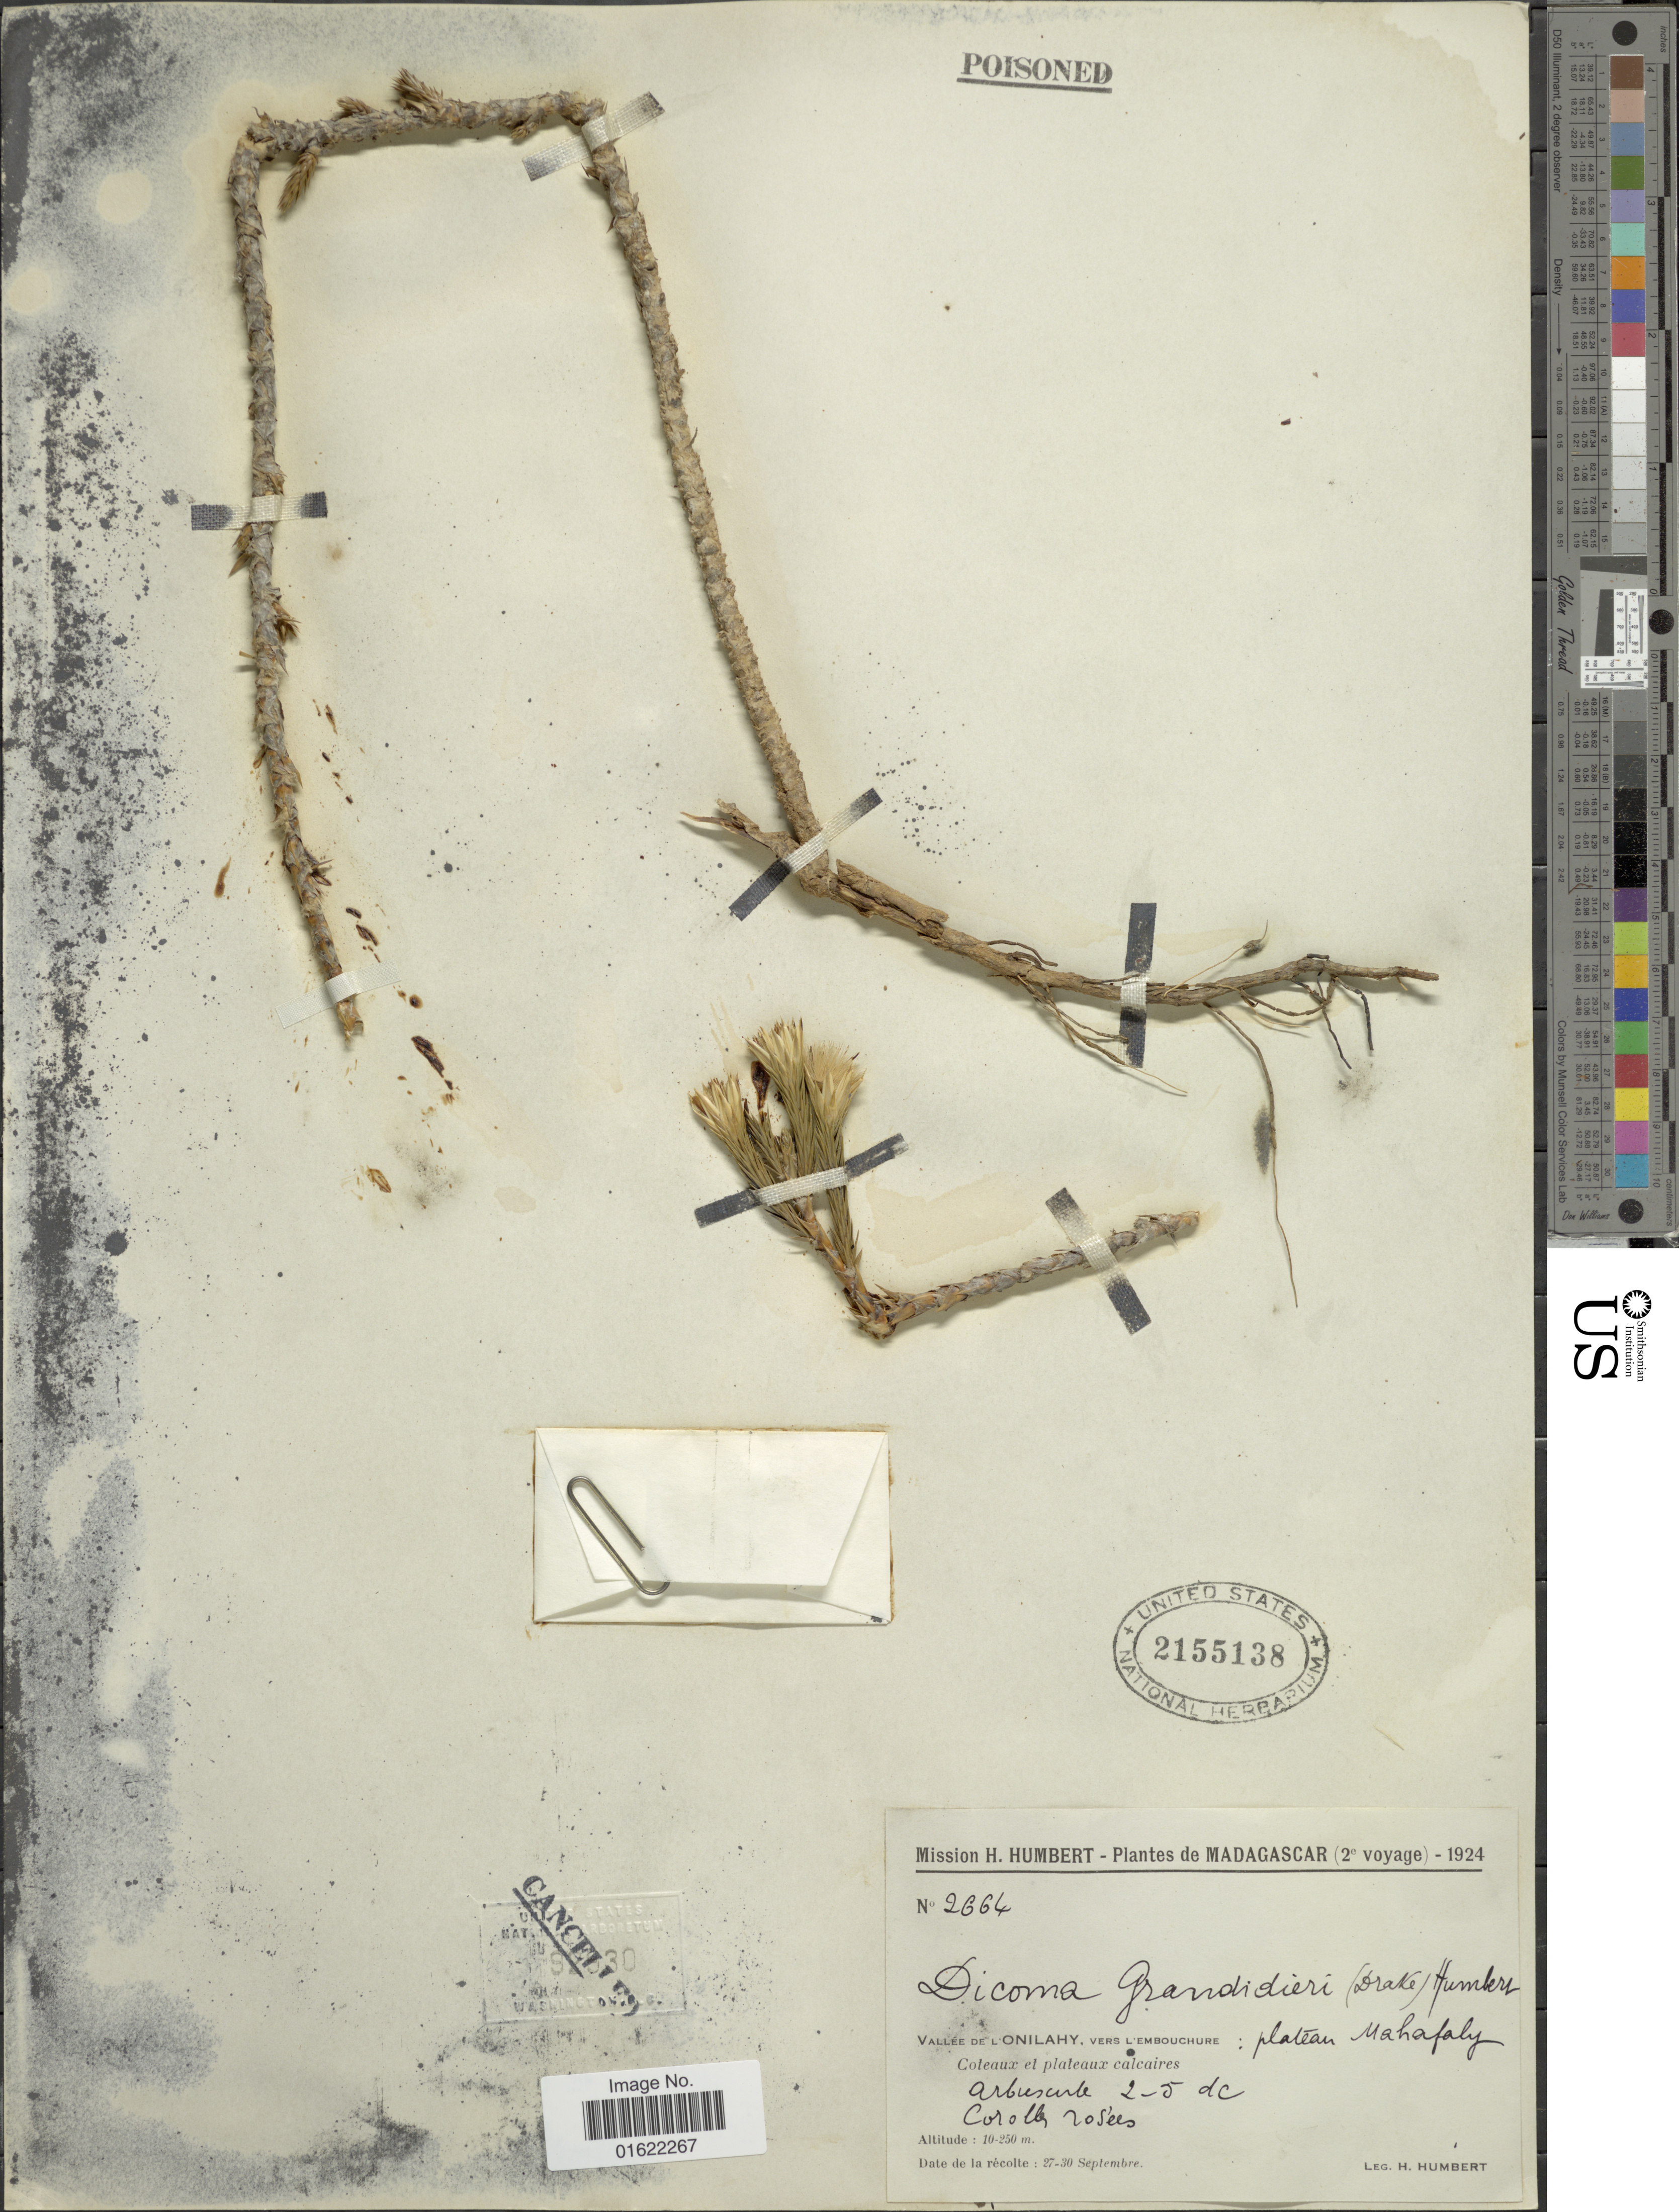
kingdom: Plantae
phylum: Tracheophyta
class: Magnoliopsida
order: Asterales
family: Asteraceae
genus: Dicoma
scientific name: Dicoma grandidieri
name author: (Drake) Humbert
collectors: H. Humbert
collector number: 2664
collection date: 1924-09-27/1924-09-30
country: Madagascar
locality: Vallee de L' Onilahy, vers L'Embouchure: plateau Mahafaly, Coleaux et plateaux calcaires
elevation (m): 10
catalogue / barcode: US 2155138